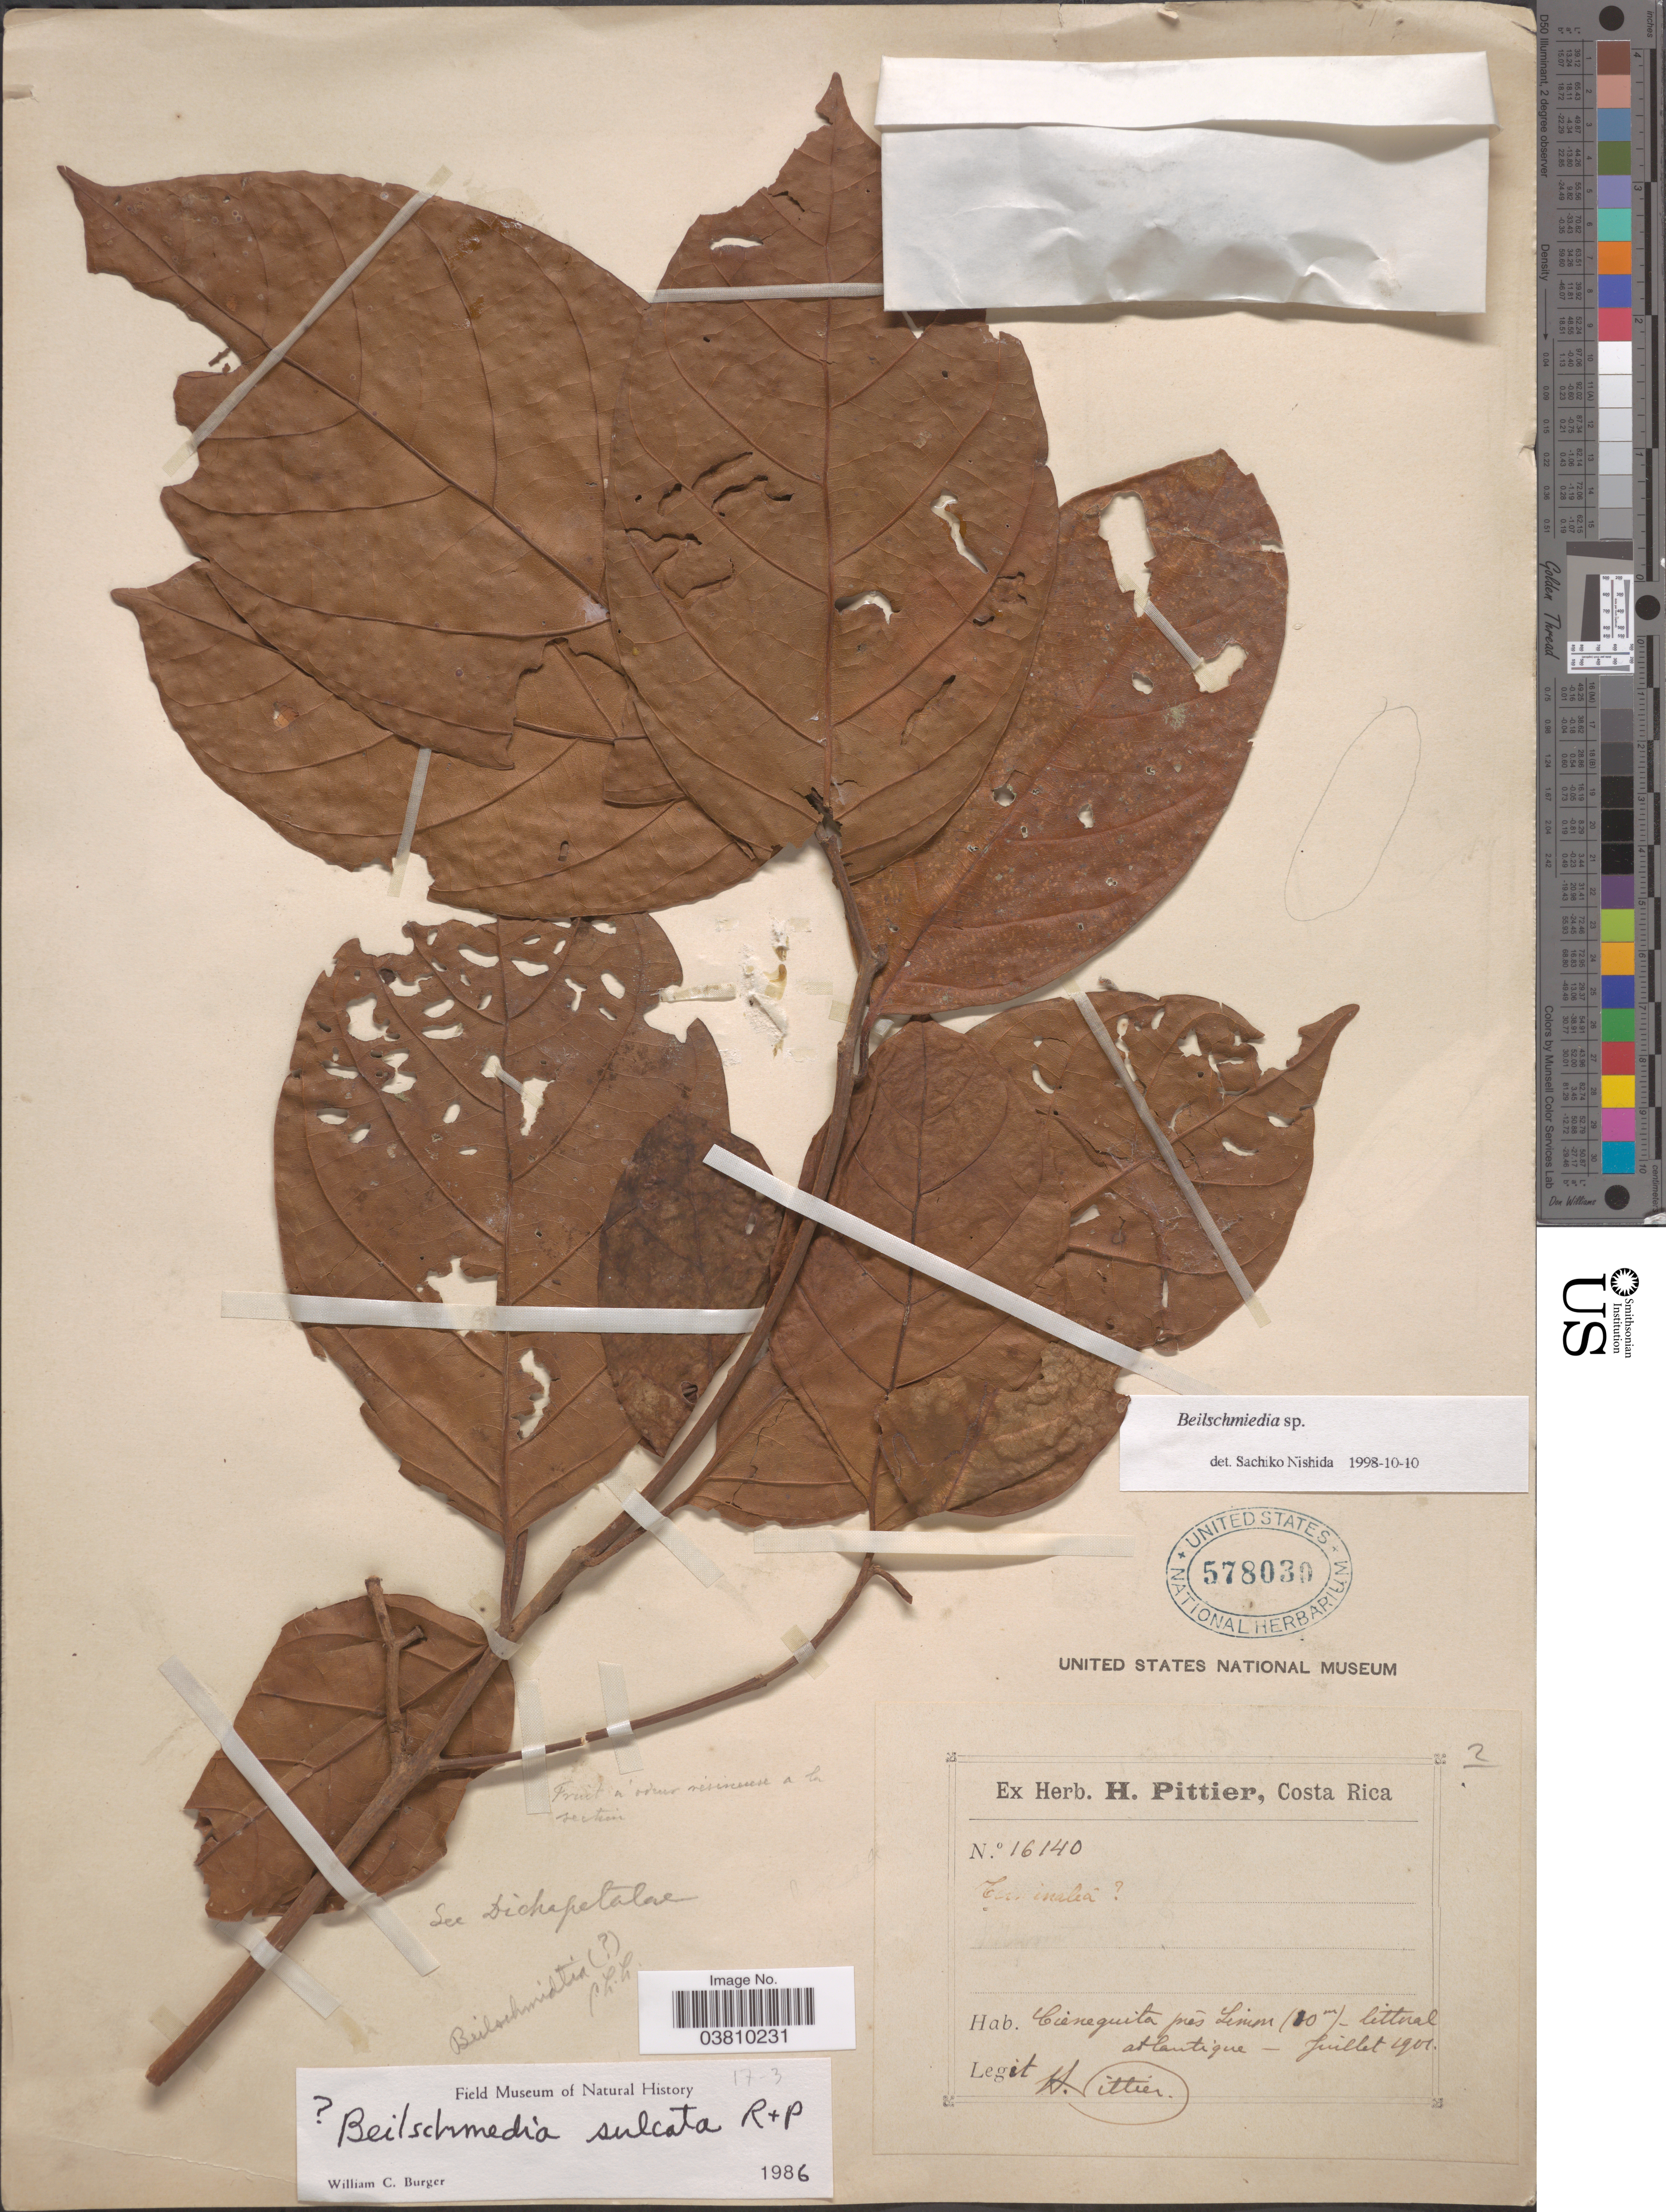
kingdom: Plantae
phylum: Tracheophyta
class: Magnoliopsida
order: Laurales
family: Lauraceae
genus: Beilschmiedia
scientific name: Beilschmiedia sp.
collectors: H. F. Pittier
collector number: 16140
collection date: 1901-07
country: Costa Rica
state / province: Limón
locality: Cienequita prés Limon - littoral atlantique.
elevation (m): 10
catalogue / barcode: US 578030